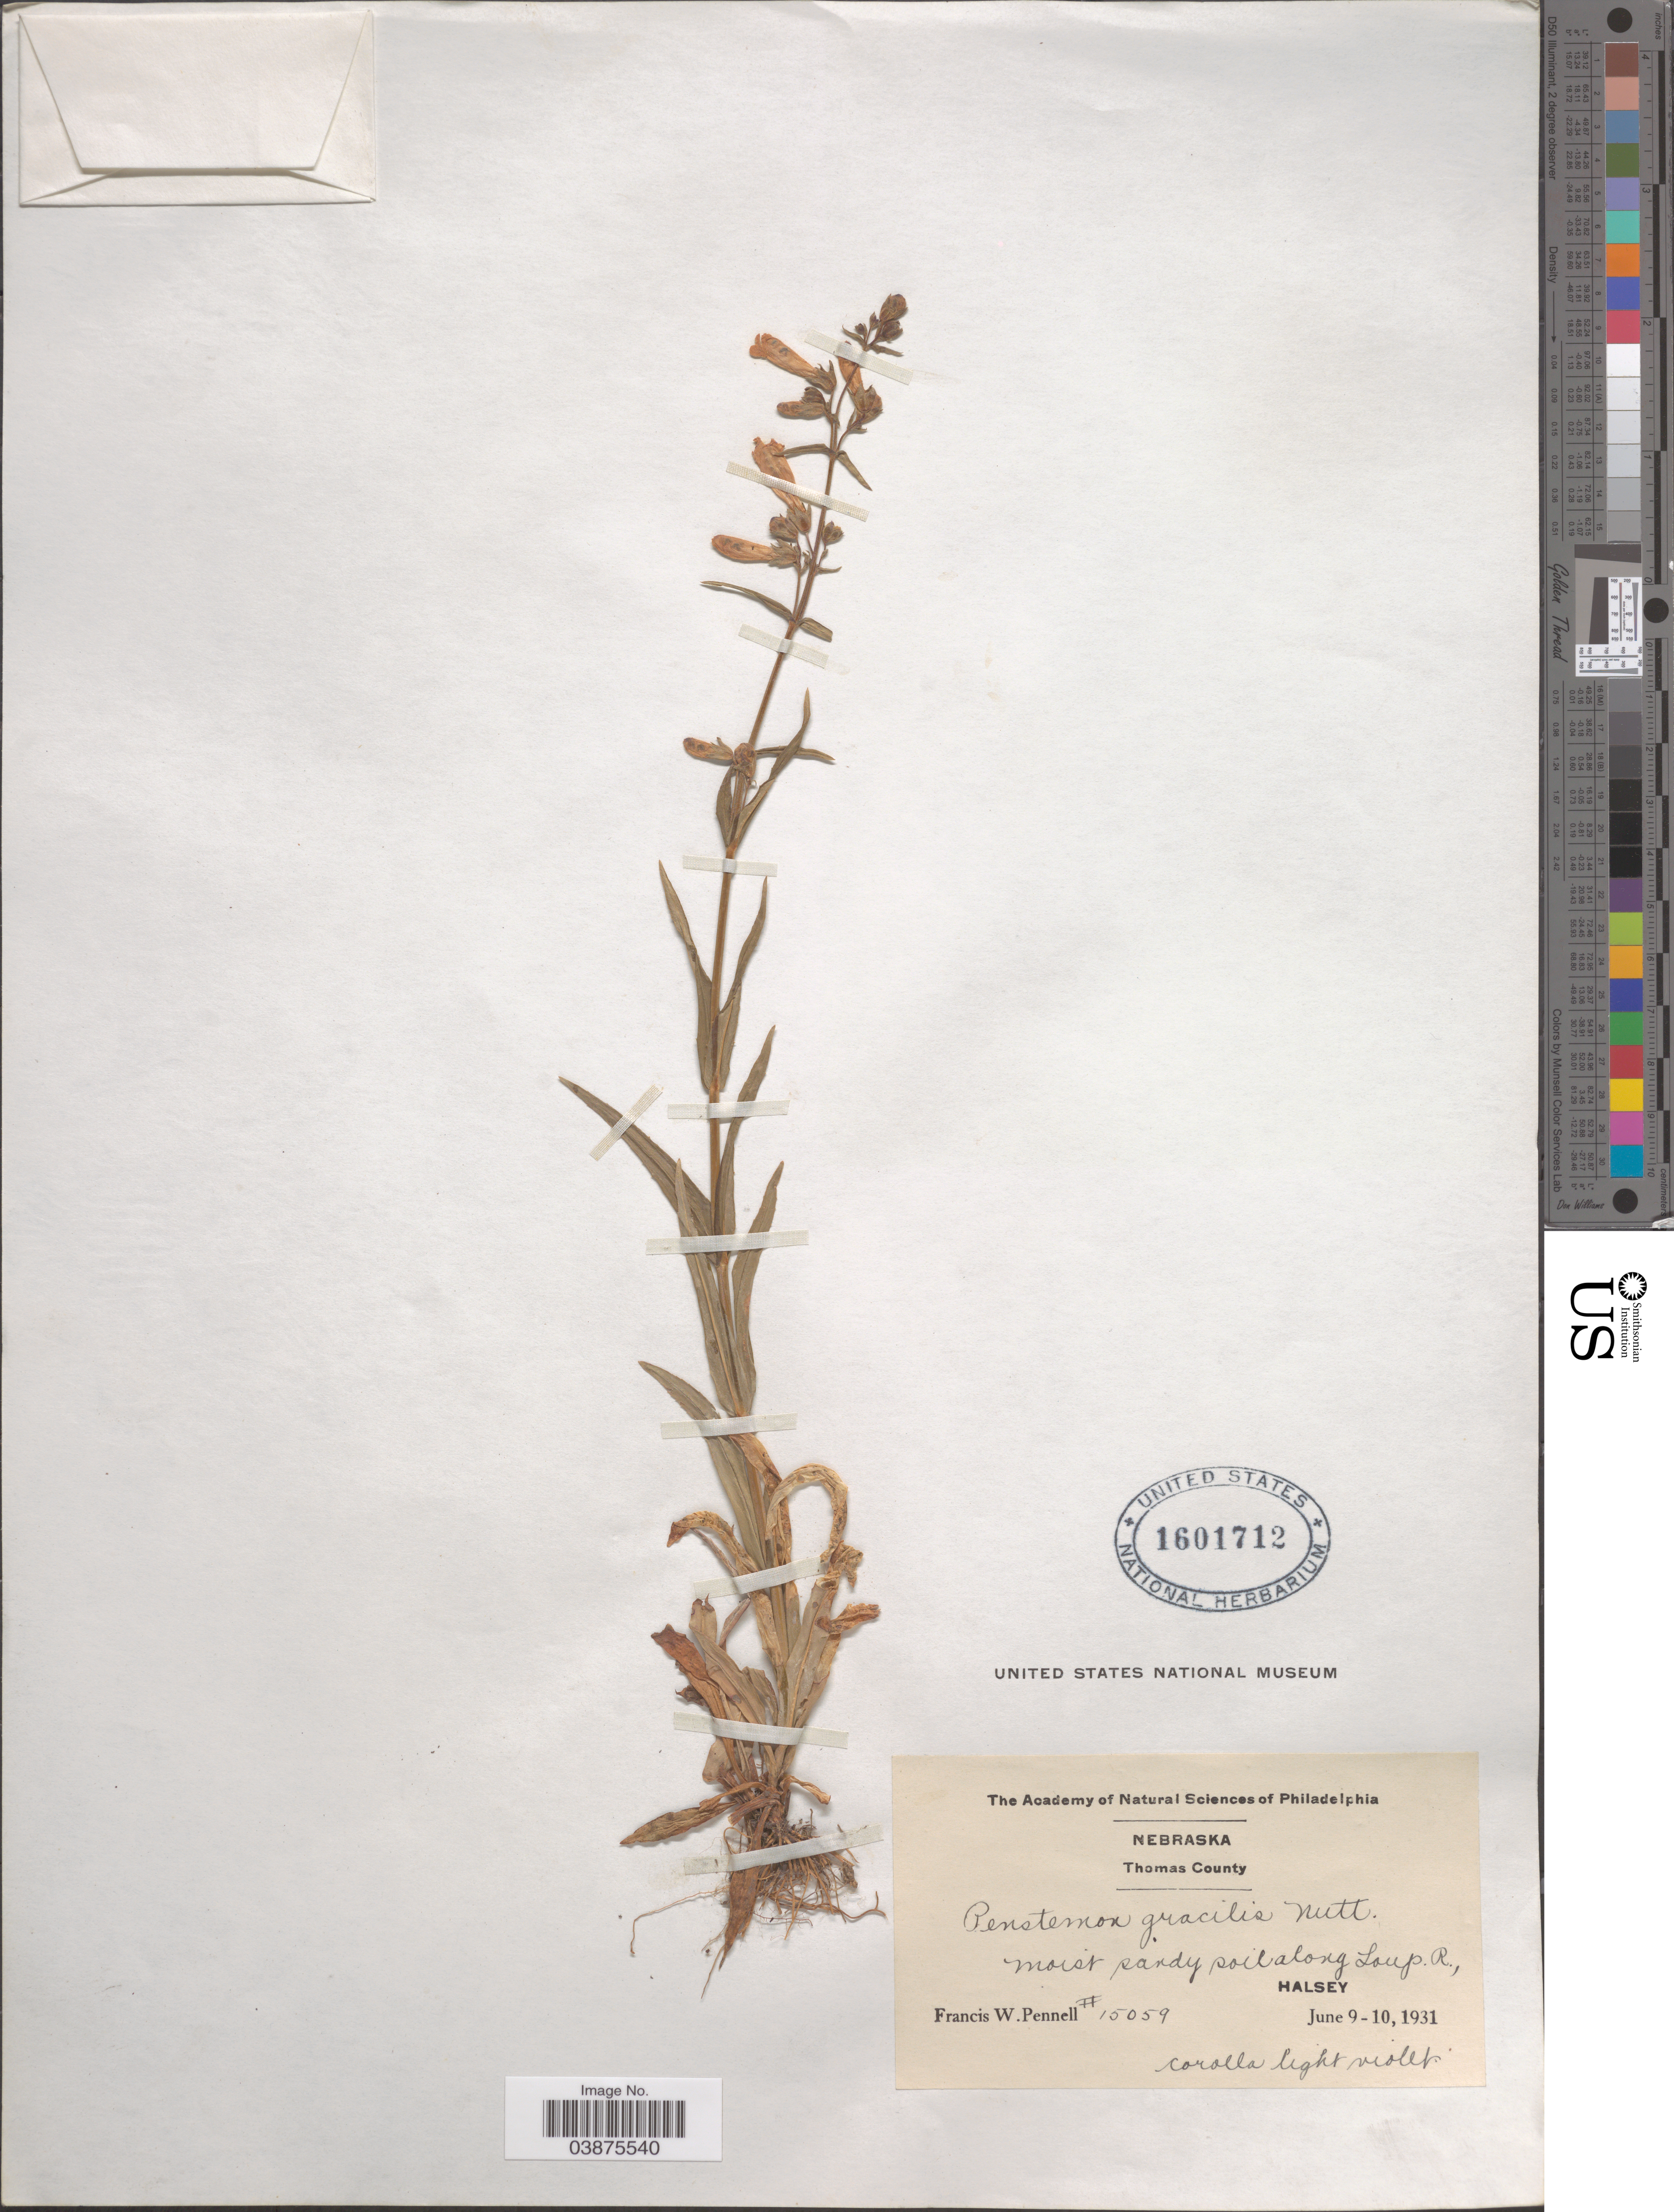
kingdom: Plantae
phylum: Tracheophyta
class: Magnoliopsida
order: Lamiales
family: Plantaginaceae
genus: Penstemon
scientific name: Penstemon gracilis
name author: Nutt.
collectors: F. W. Pennell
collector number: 15059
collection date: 1931-06-09/1931-06-10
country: United States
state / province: Nebraska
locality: Thomas County. Along Loup. R., Halsey.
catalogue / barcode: US 1601712